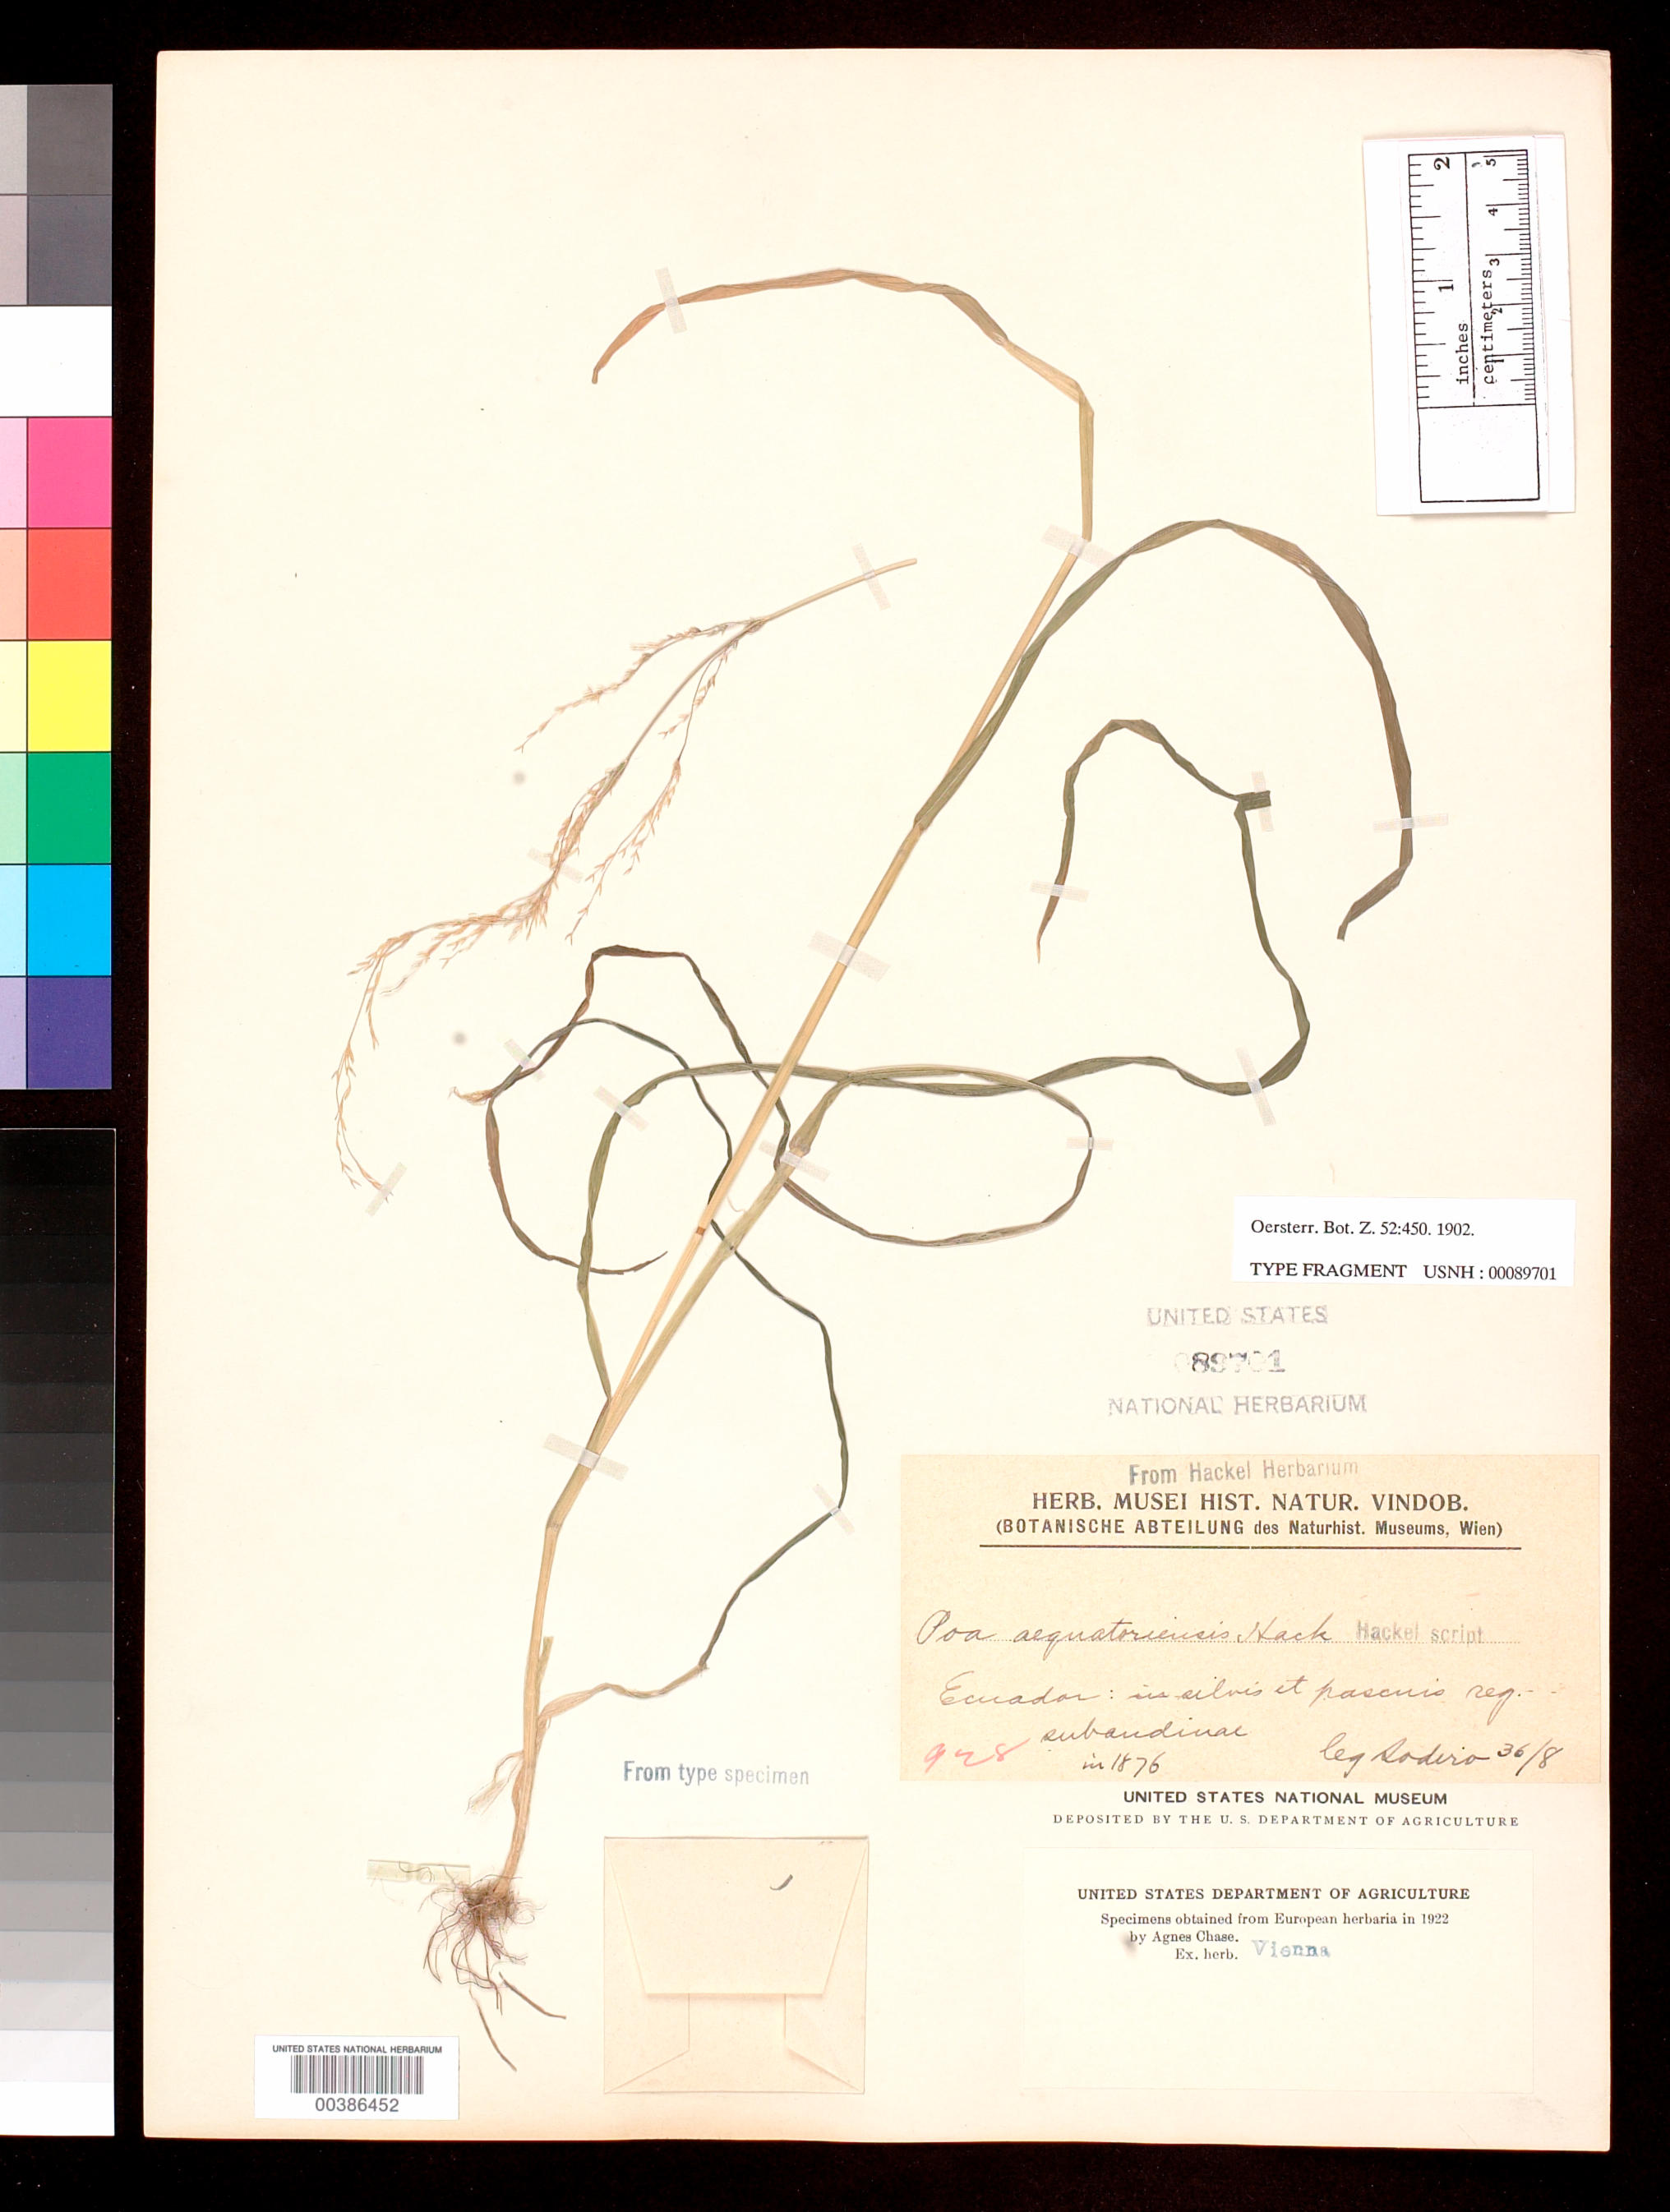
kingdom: Plantae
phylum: Tracheophyta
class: Liliopsida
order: Poales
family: Poaceae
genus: Poa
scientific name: Poa aequatoriensis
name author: Hack.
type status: Type Fragment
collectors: L. Sodiro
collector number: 36/8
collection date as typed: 1876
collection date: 1876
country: Ecuador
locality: In silvis et pascuis regionis Subandinae.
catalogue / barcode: US 89701